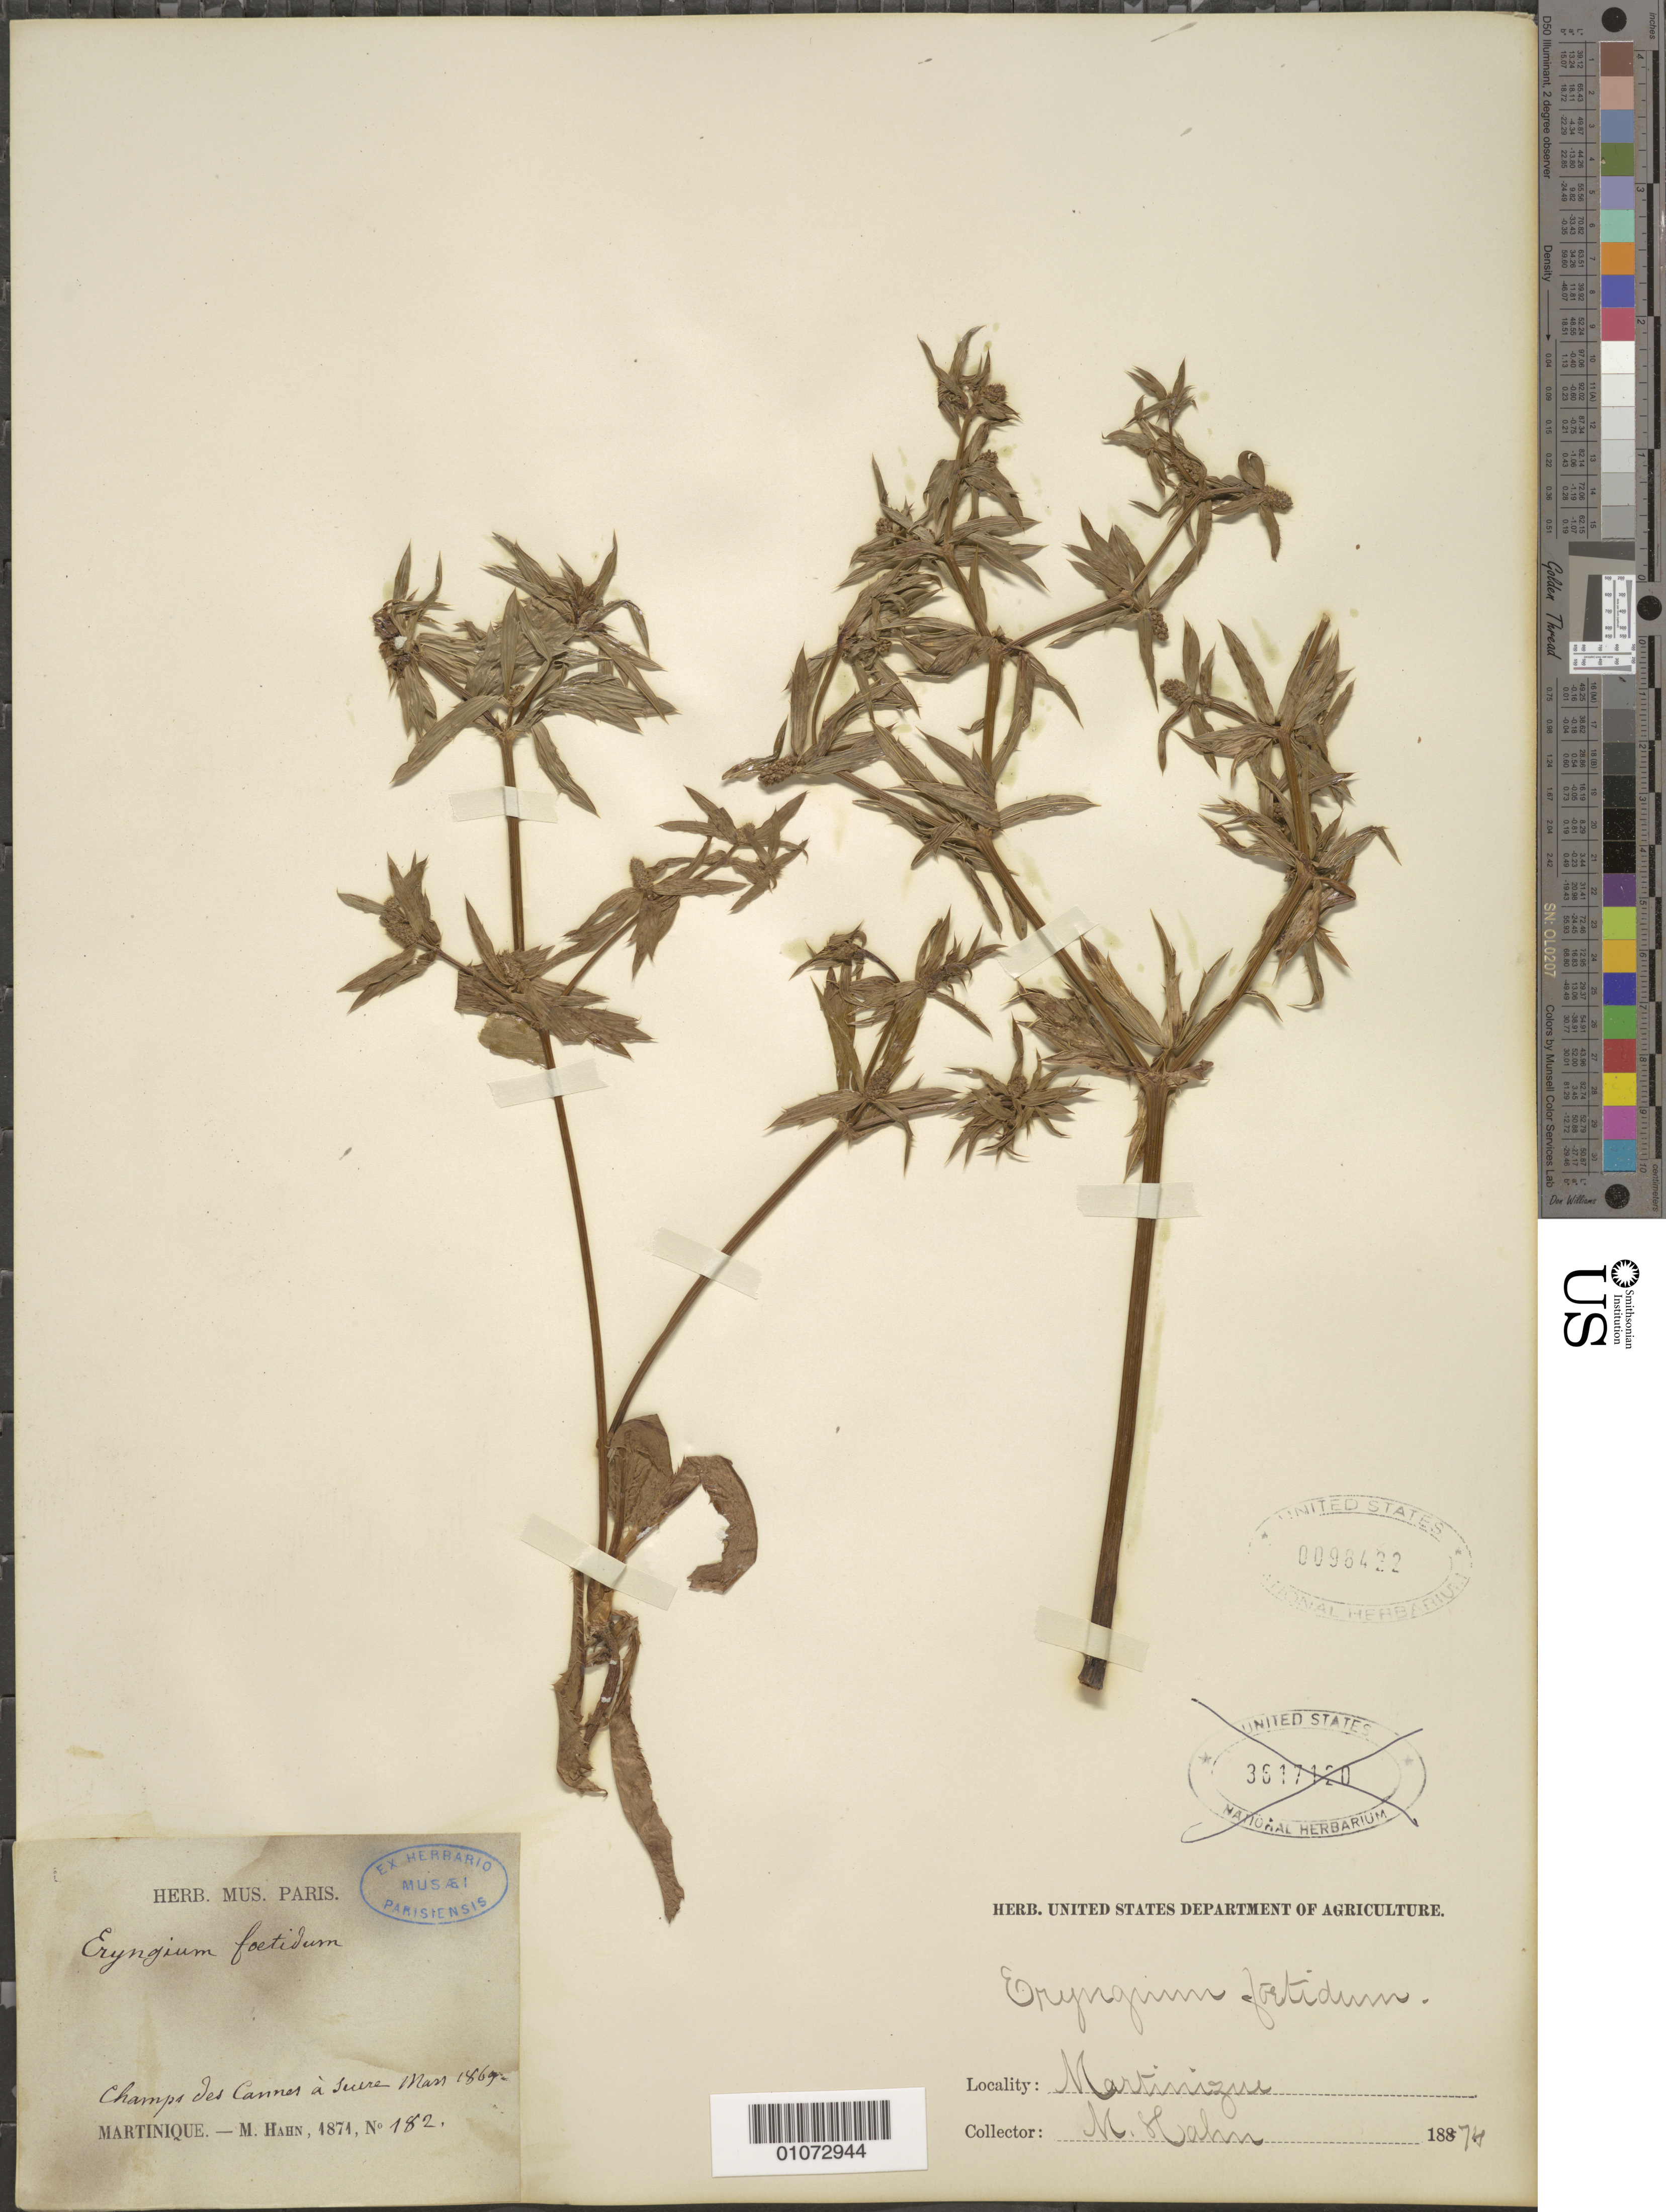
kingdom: Plantae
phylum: Tracheophyta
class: Magnoliopsida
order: Apiales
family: Apiaceae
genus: Eryngium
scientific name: Eryngium foetidum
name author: L.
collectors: M. Hahn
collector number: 182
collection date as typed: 01 Jan 1871 to 31 Dec 1871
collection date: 1871-01-01/1871-12-31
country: Martinique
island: Martinique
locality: Champs des CAnnes a Juere Mass?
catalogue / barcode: US 98422